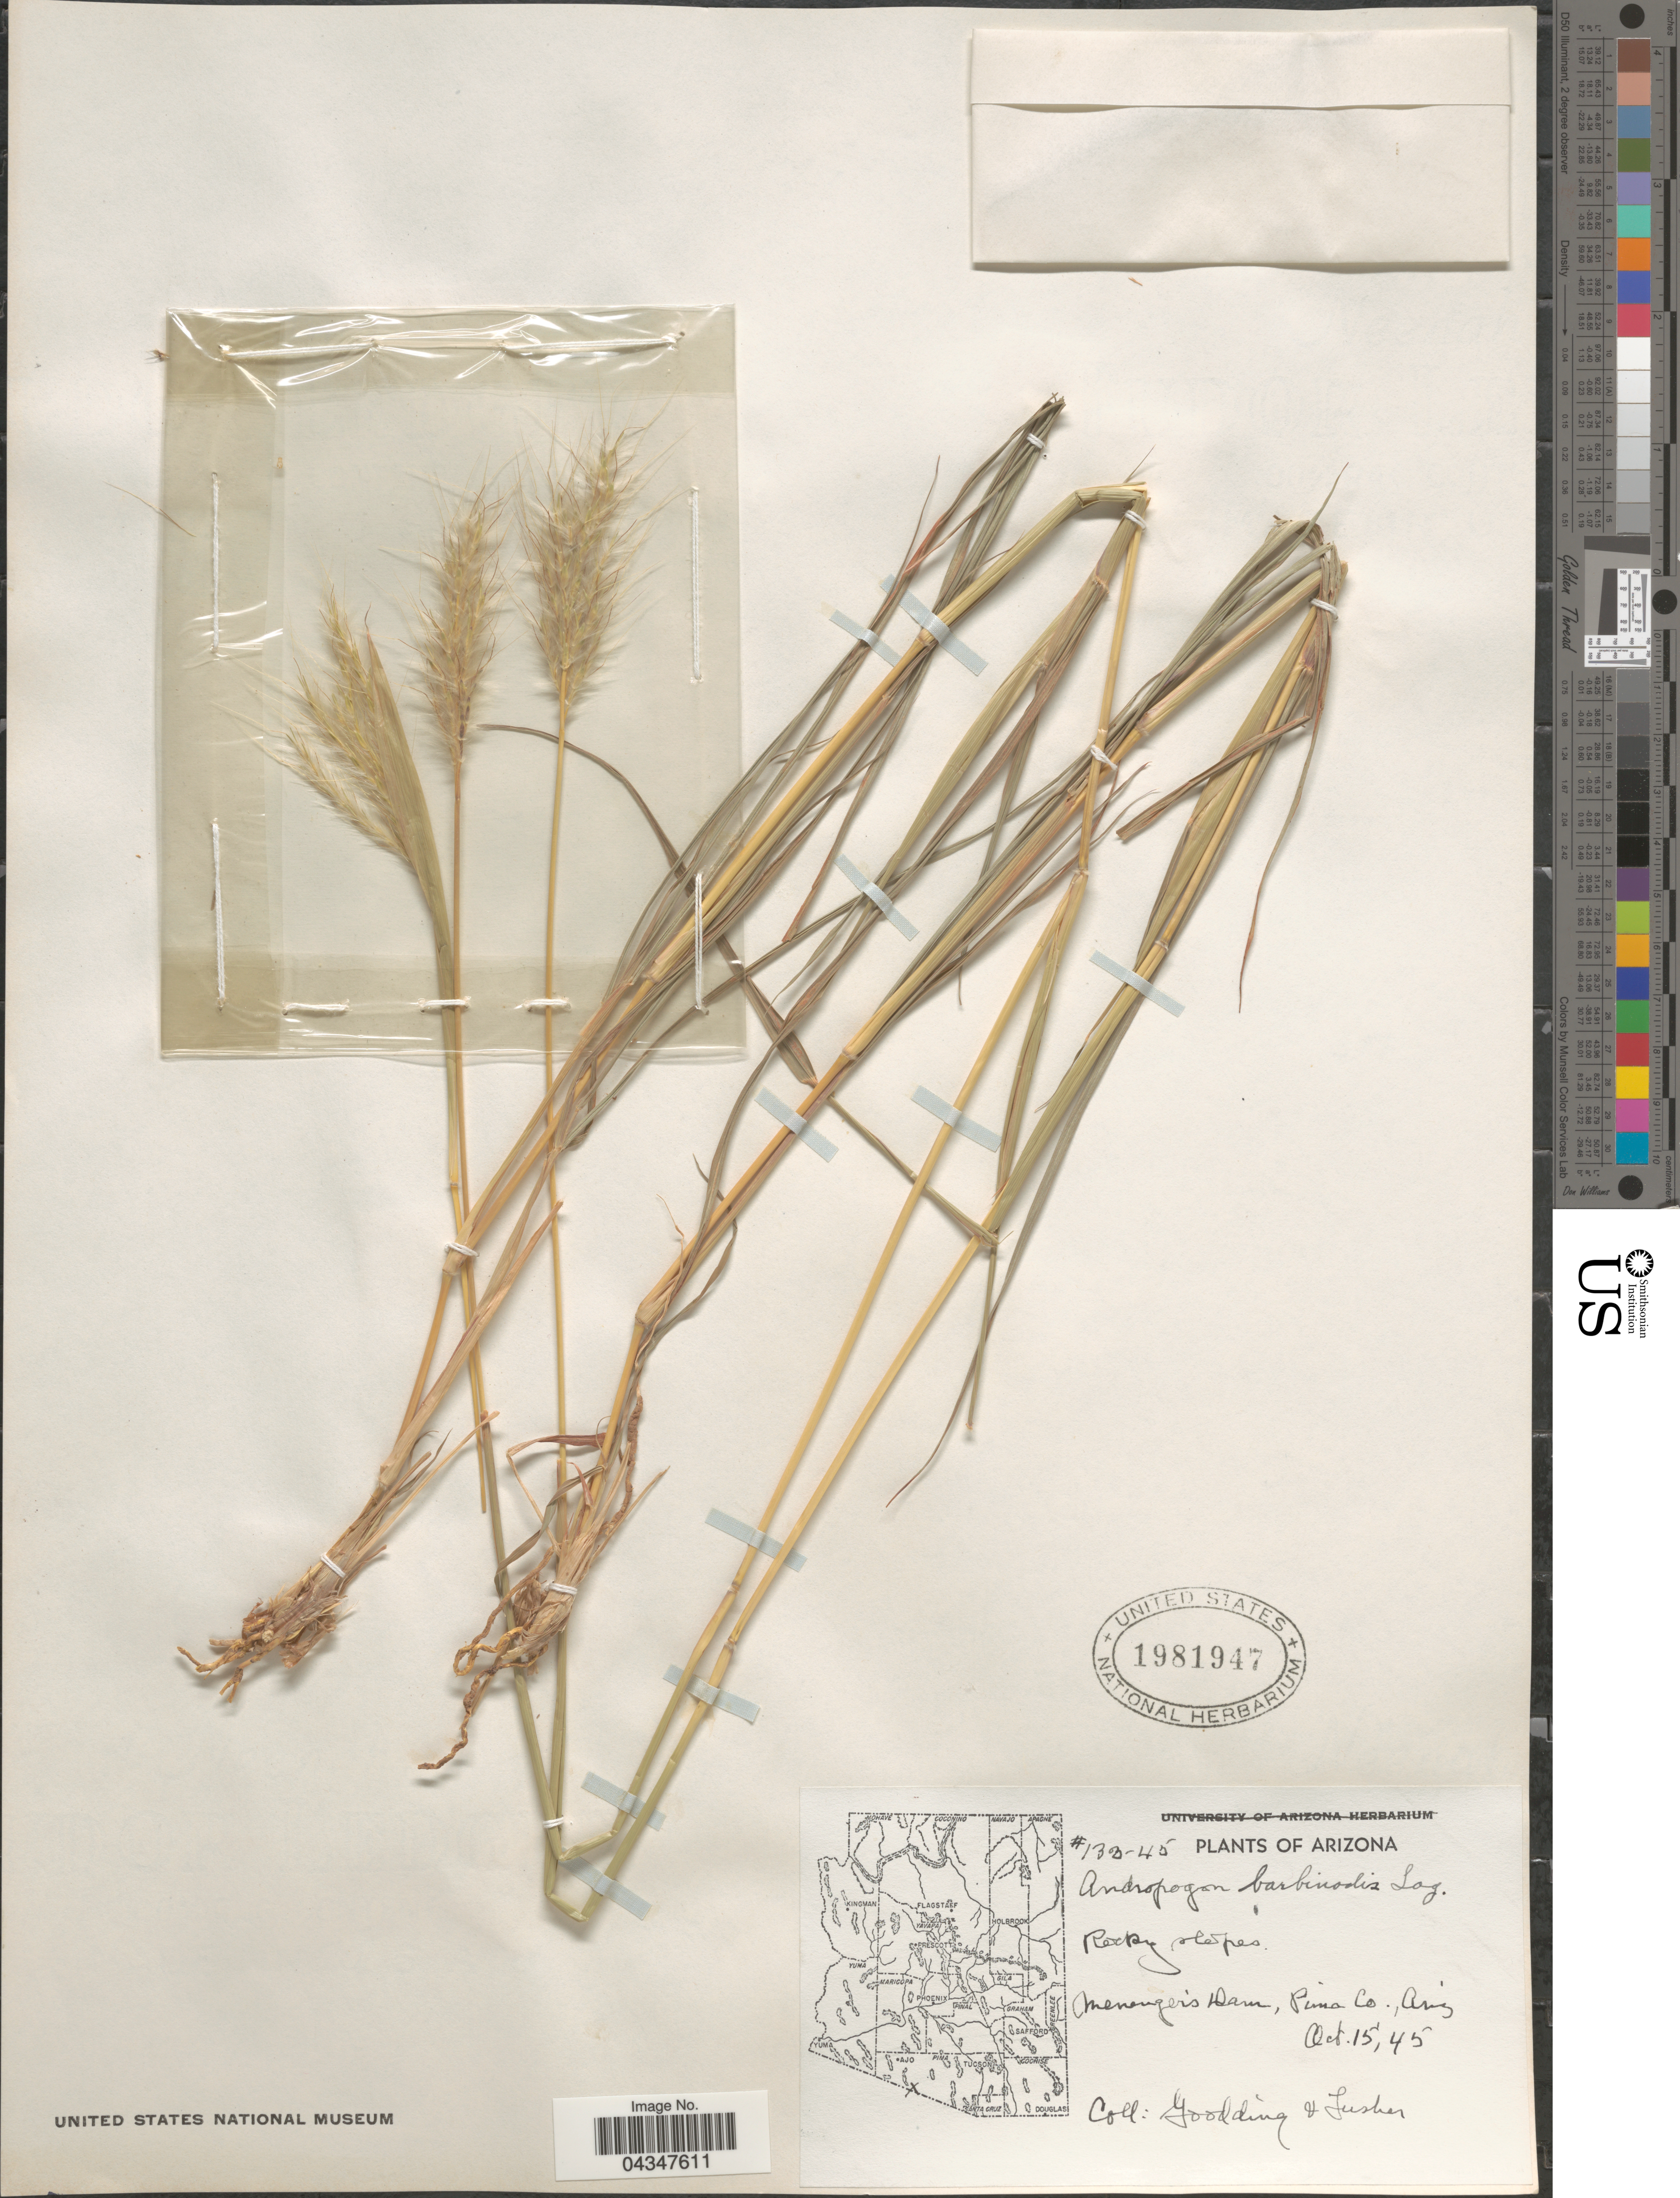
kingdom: Plantae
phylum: Tracheophyta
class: Liliopsida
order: Poales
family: Poaceae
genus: Bothriochloa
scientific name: Bothriochloa barbinodis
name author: (Lag.) Herter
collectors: Goodding & Tucker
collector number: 133-45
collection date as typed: Transcribed d/m/y: 15/10/45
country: United States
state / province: Arizona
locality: Menenger's Dam, Pima Co.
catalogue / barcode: US 1981947